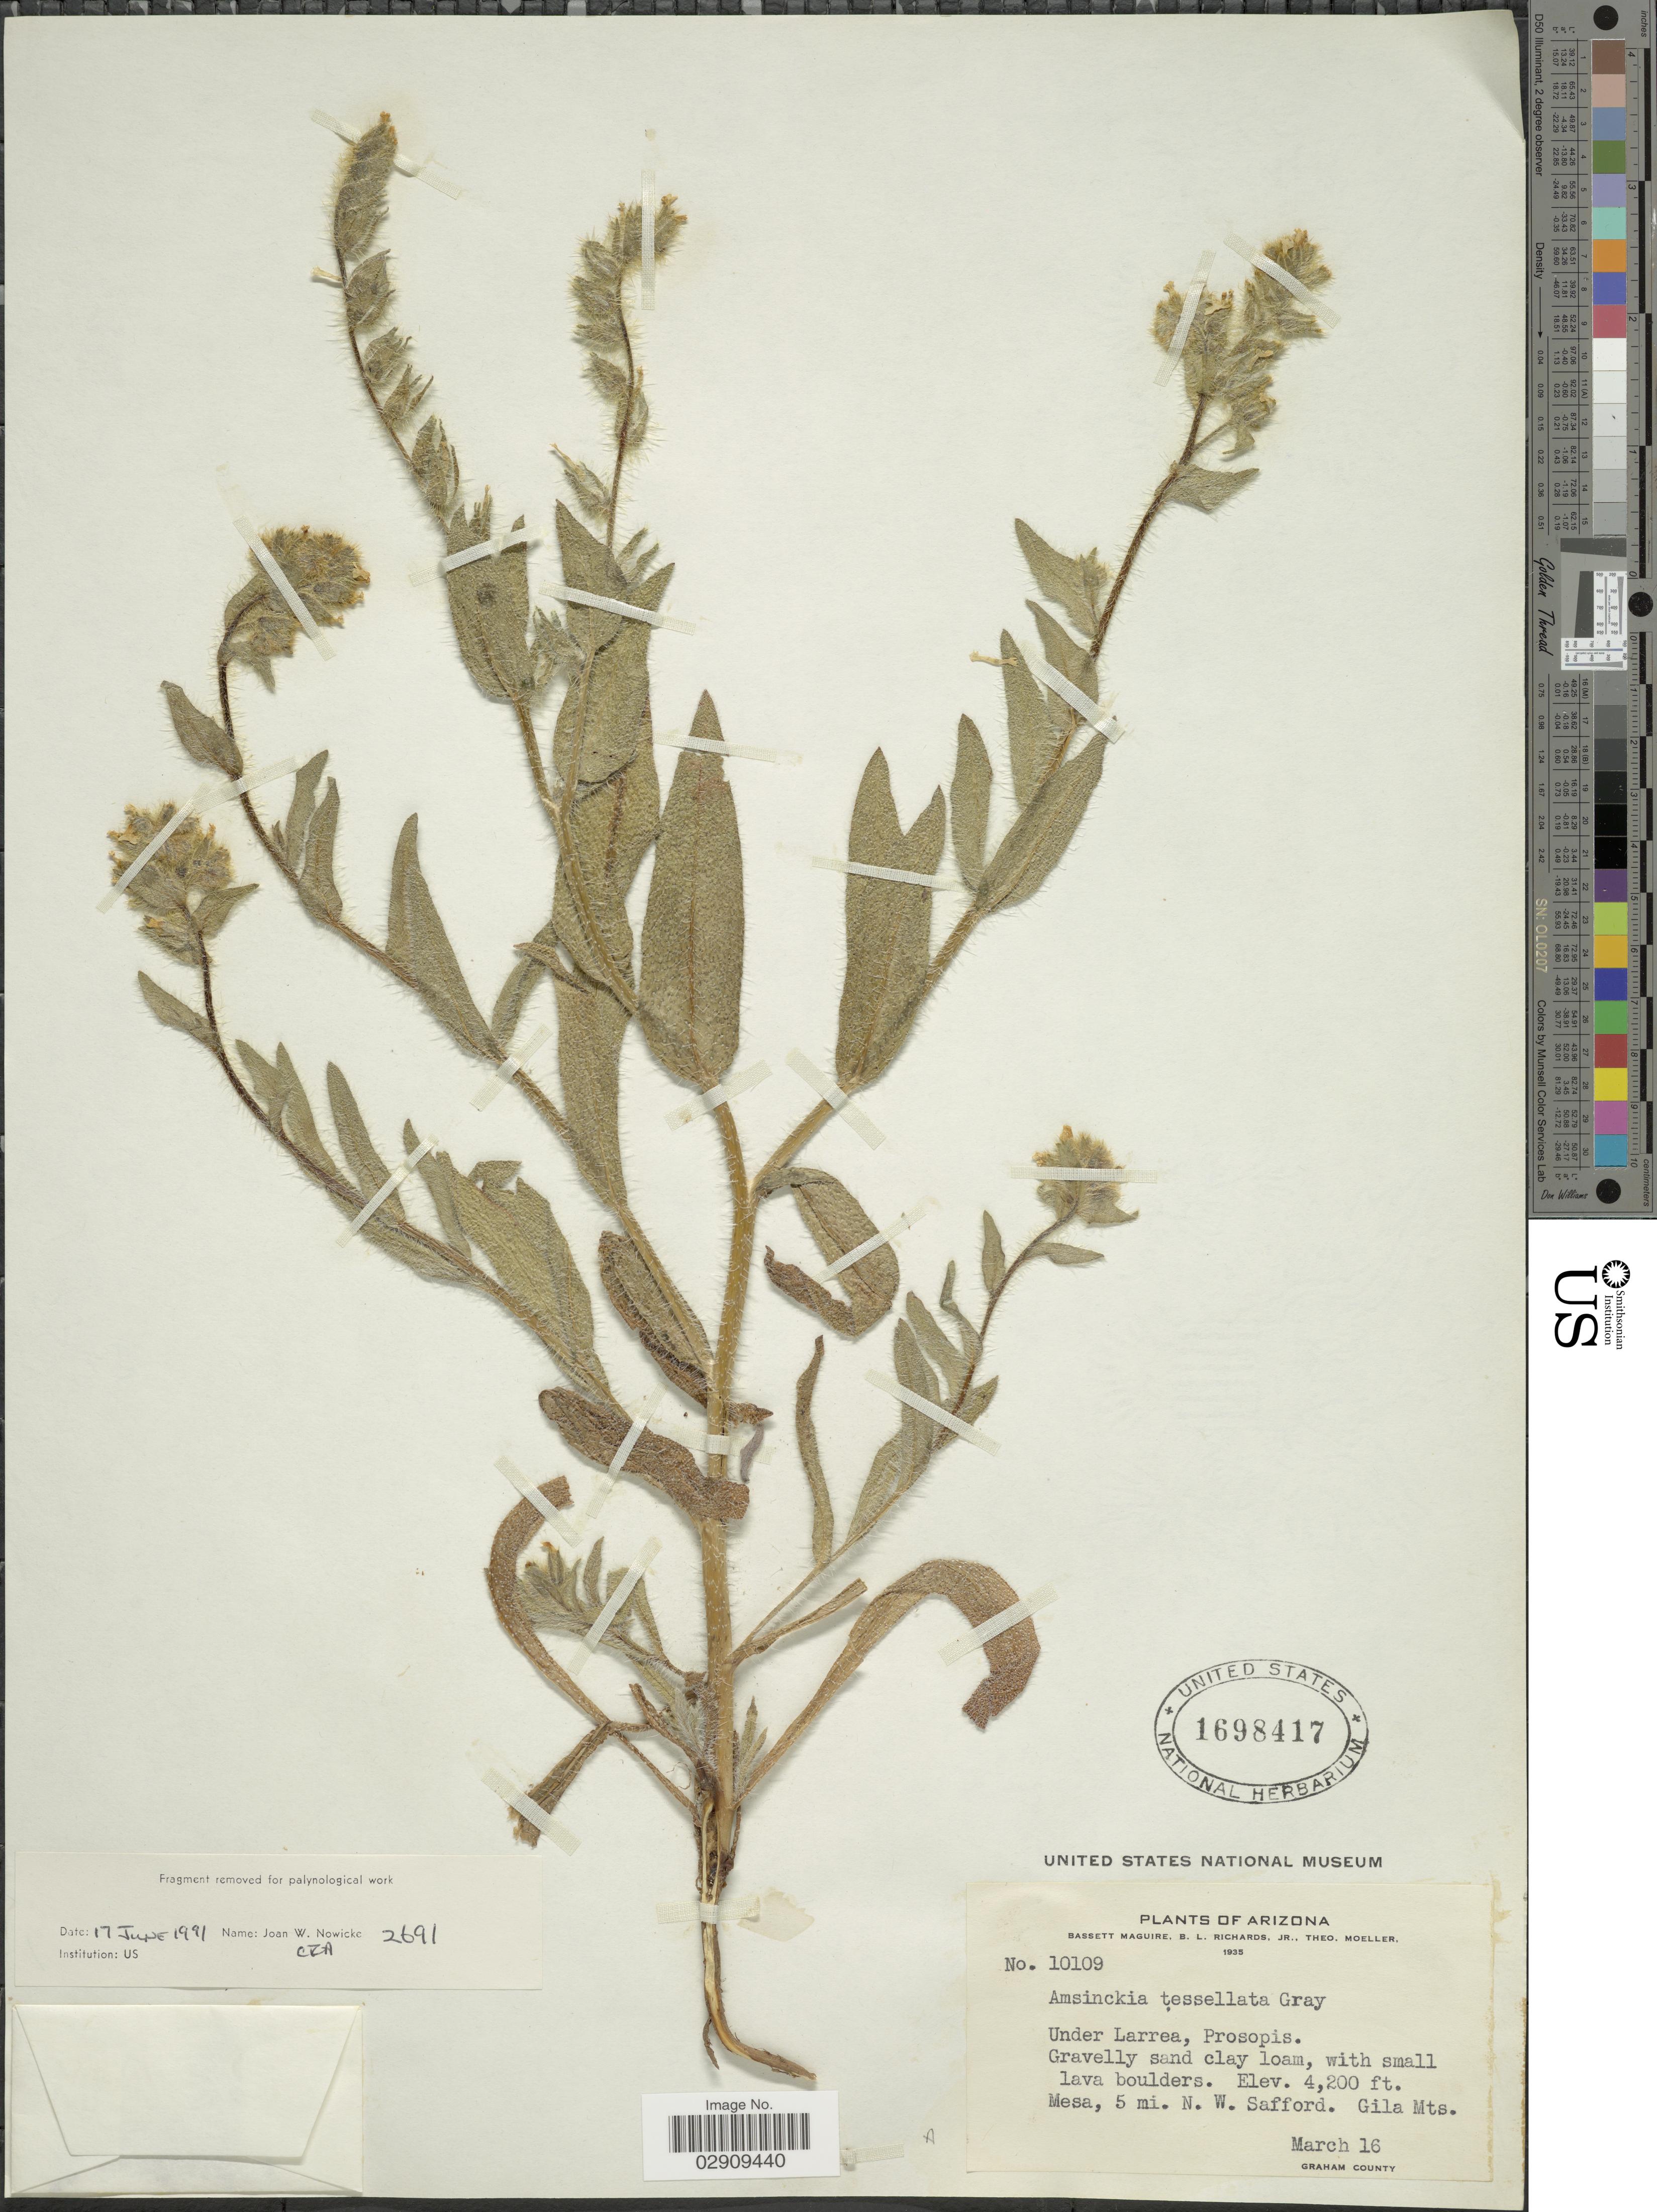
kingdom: Plantae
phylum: Tracheophyta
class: Magnoliopsida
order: Boraginales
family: Boraginaceae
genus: Amsinckia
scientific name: Amsinckia tessellata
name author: A. Gray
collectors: B. Maguire, B. Richards & T. Moeller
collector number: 10109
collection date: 1935-03-16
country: United States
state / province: Arizona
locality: Mesa, 5 mi. N. W. Safford, Gila Mts. Graham County.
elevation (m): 1280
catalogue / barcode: US 1698417